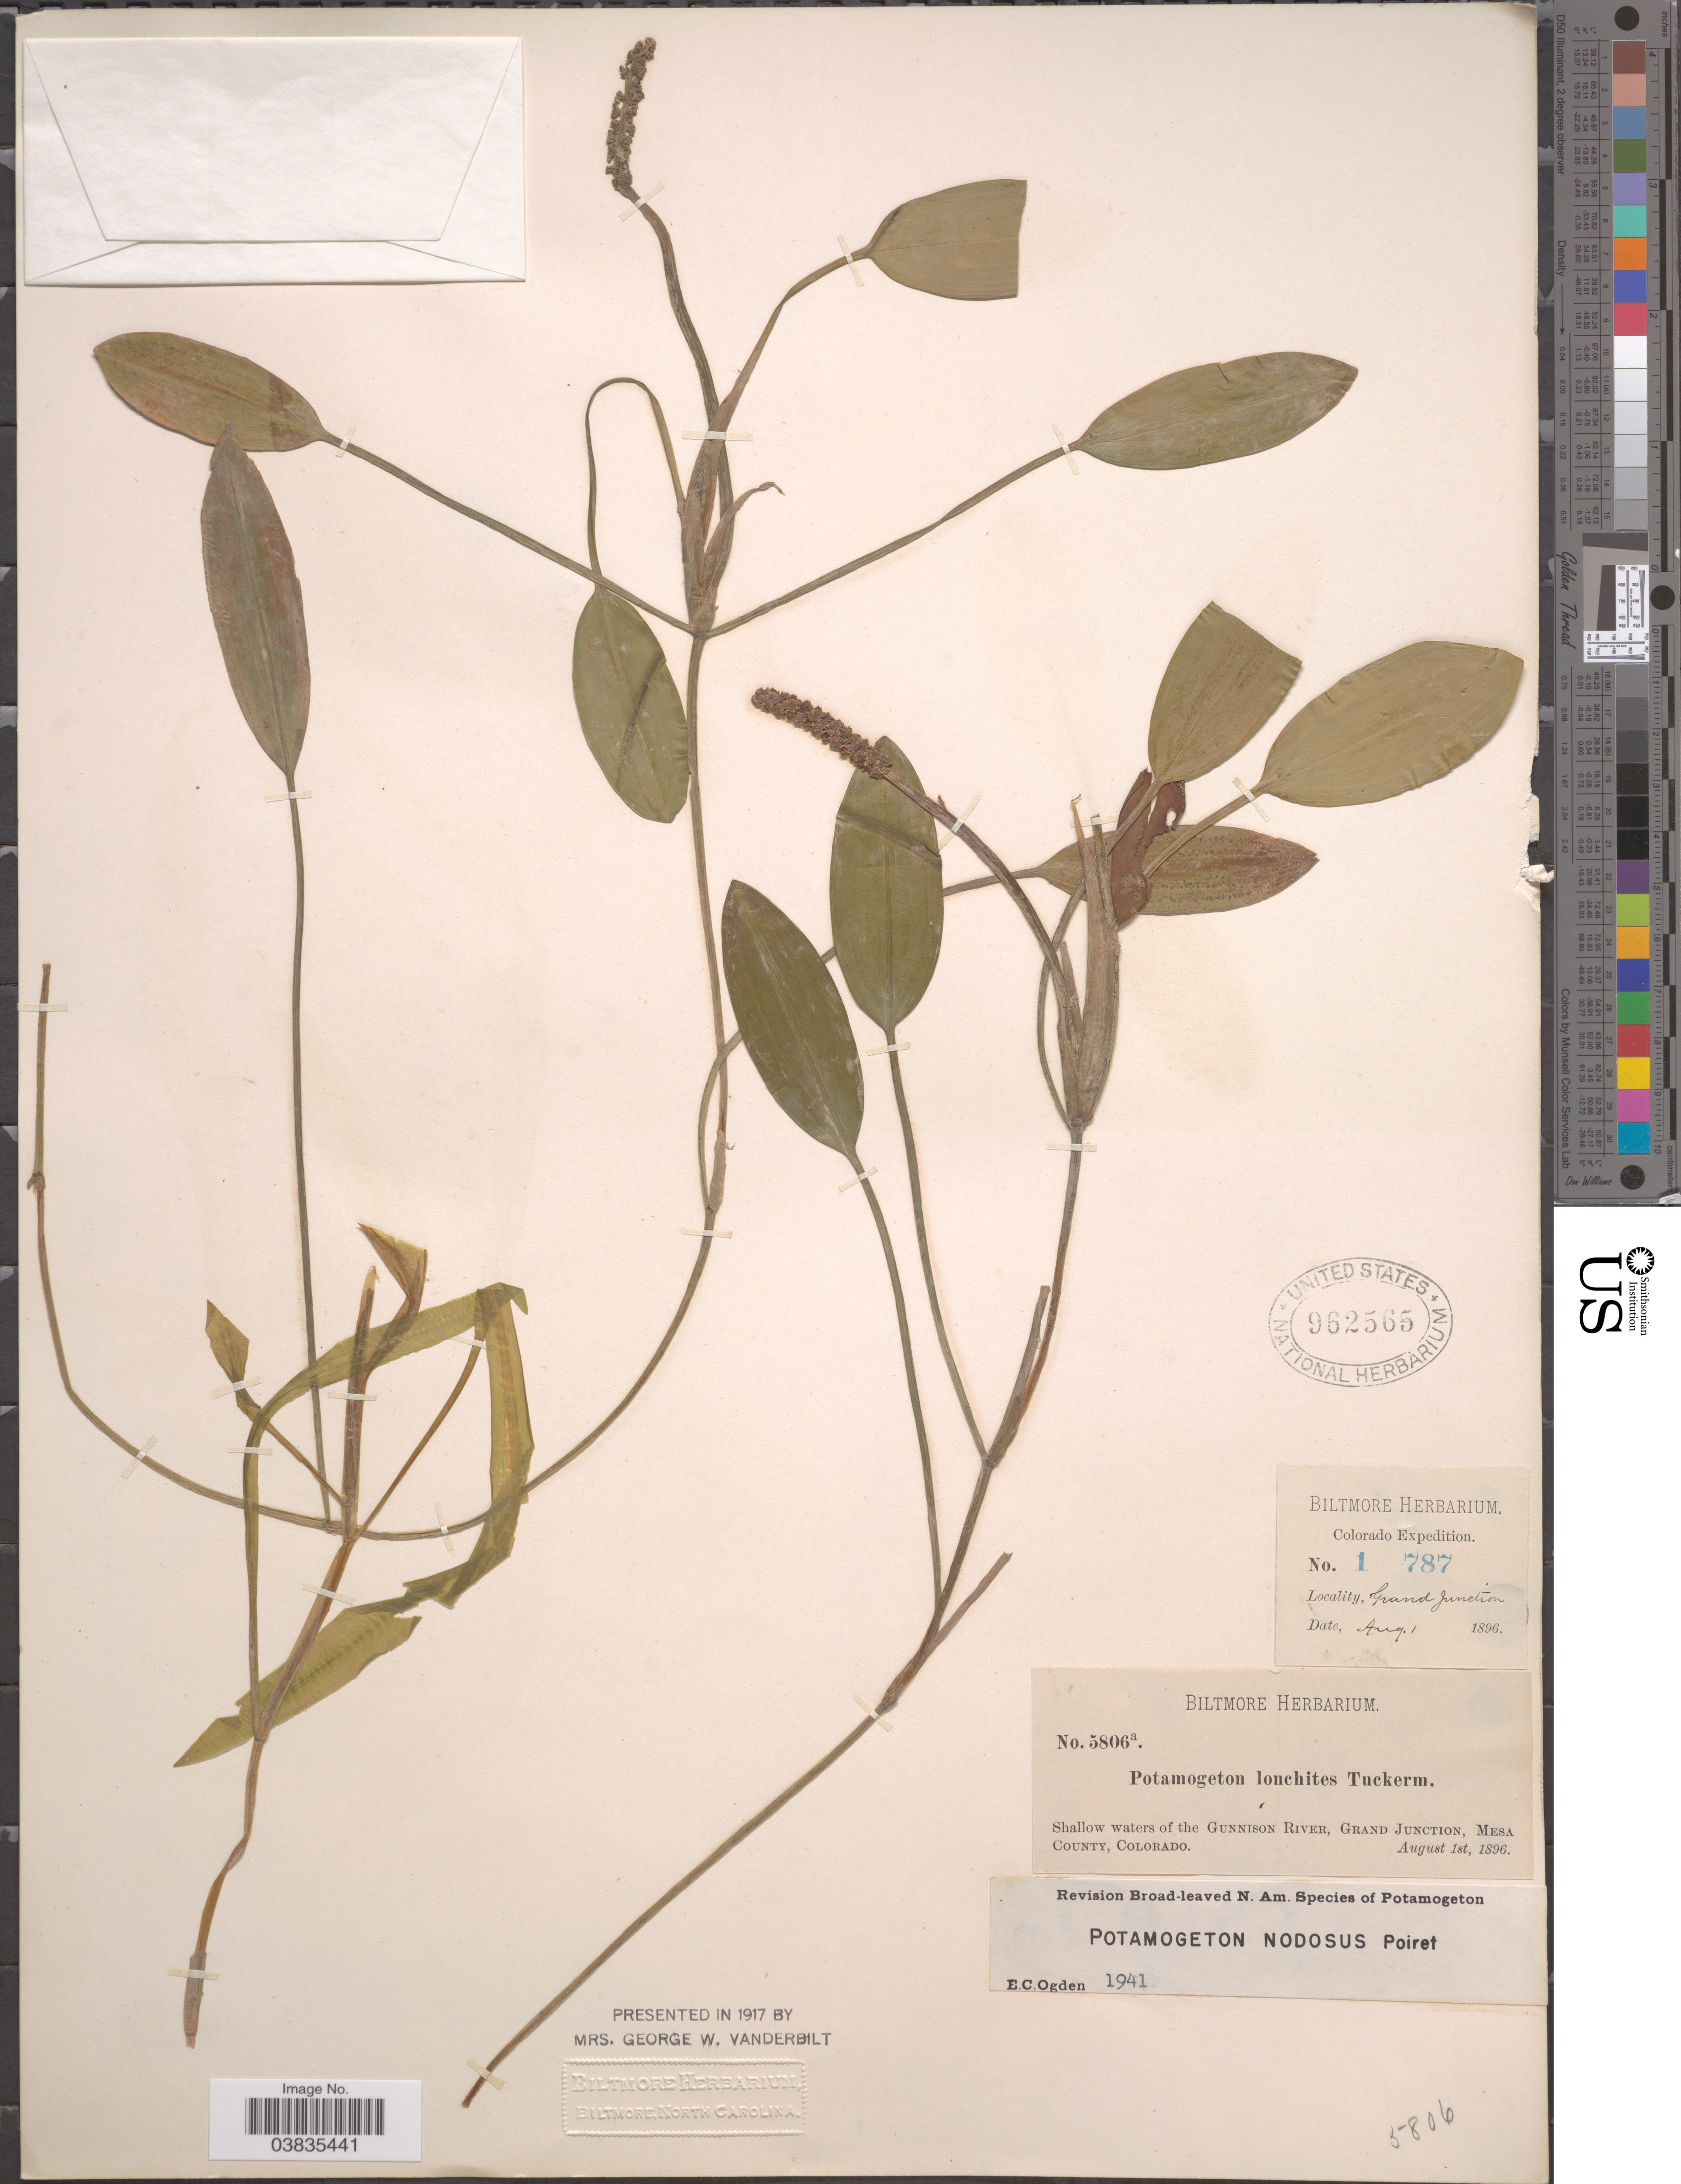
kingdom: Plantae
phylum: Tracheophyta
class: Liliopsida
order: Alismatales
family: Potamogetonaceae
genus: Potamogeton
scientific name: Potamogeton nodosus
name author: Poir.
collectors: ex herb. Biltmore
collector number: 5806a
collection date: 1896-08-01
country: United States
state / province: Colorado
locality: Gunnison River, Grand Junction, Mesa County.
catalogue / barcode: US 962565